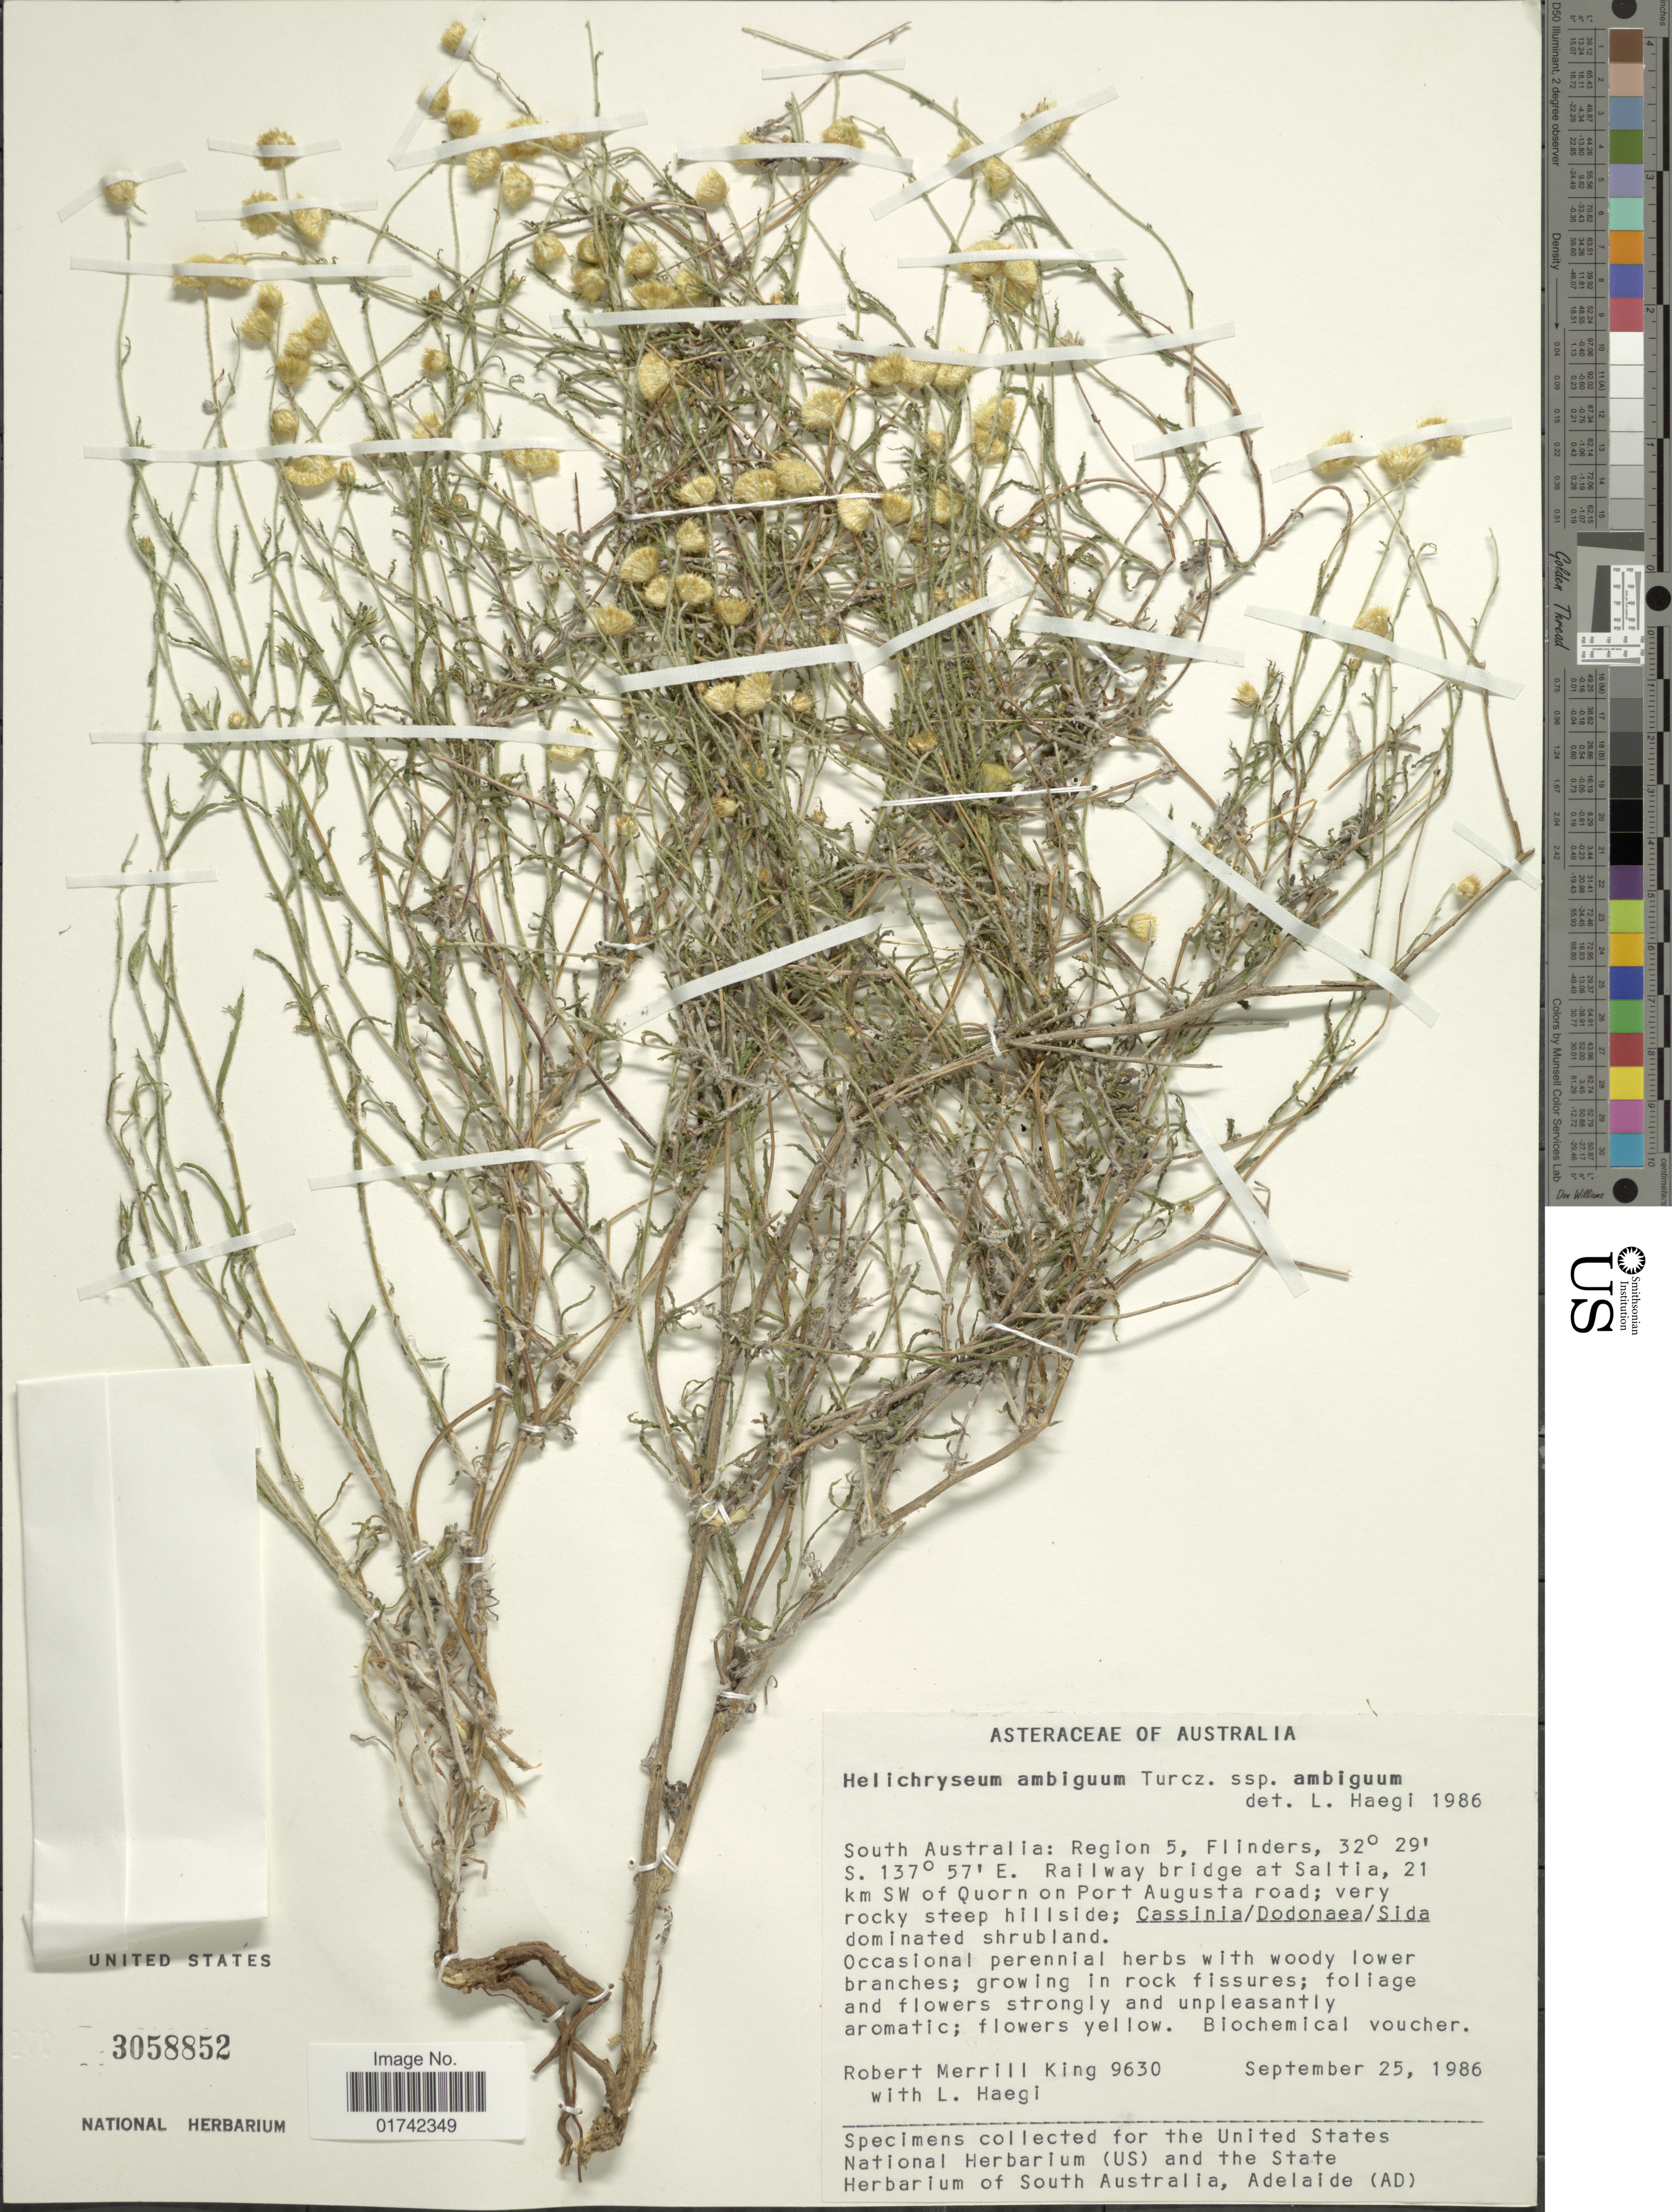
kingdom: Plantae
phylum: Tracheophyta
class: Magnoliopsida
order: Asterales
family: Asteraceae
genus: Helichrysum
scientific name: Helichrysum ambiguum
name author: Turcz.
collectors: R. M. King & L. Haegi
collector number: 9630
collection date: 1986-09-25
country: Australia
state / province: South Australia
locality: Region 5, Flinders, Railway bridge at Saltia, 21 km SW of Quorn on Port Augusta road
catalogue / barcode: US 3058852